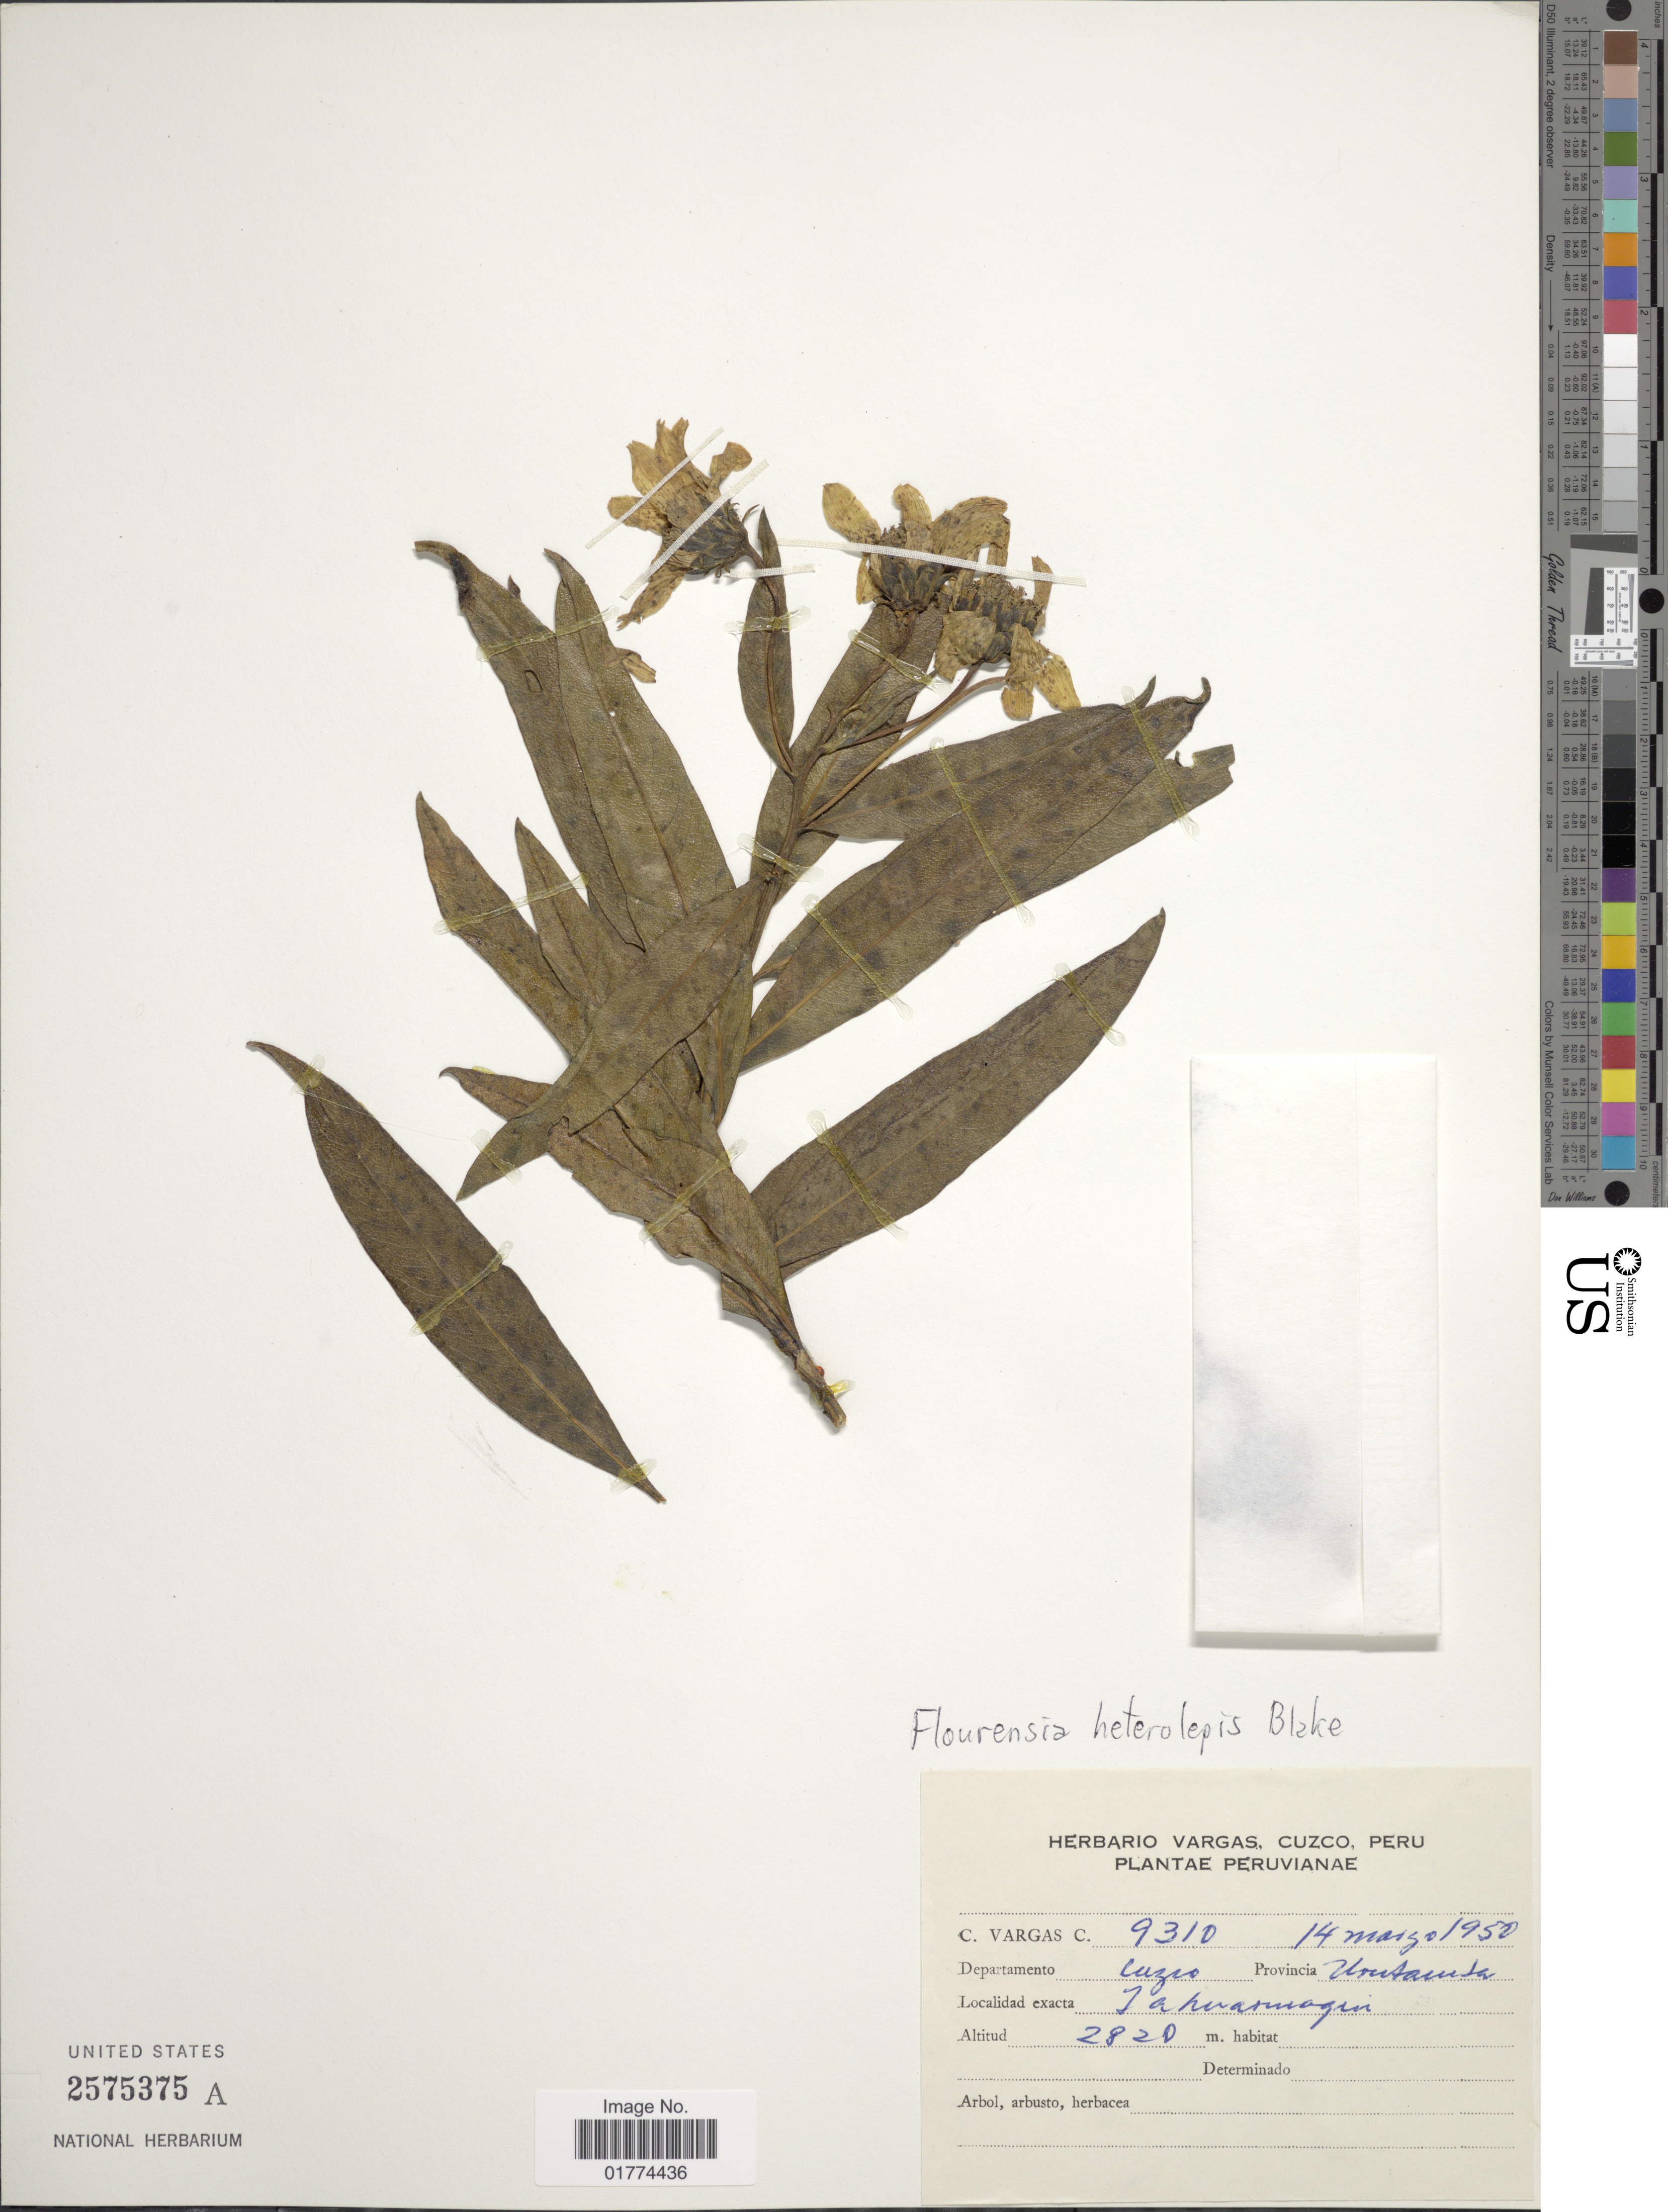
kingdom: Plantae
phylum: Tracheophyta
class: Magnoliopsida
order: Asterales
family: Asteraceae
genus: Flourensia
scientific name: Flourensia heterolepis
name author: S.F. Blake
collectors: C. Vargas Calderón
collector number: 9310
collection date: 1950-03-14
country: Peru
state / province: Cusco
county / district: Urubamba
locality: Tahuarmaqui.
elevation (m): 2820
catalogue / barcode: US 2575375A